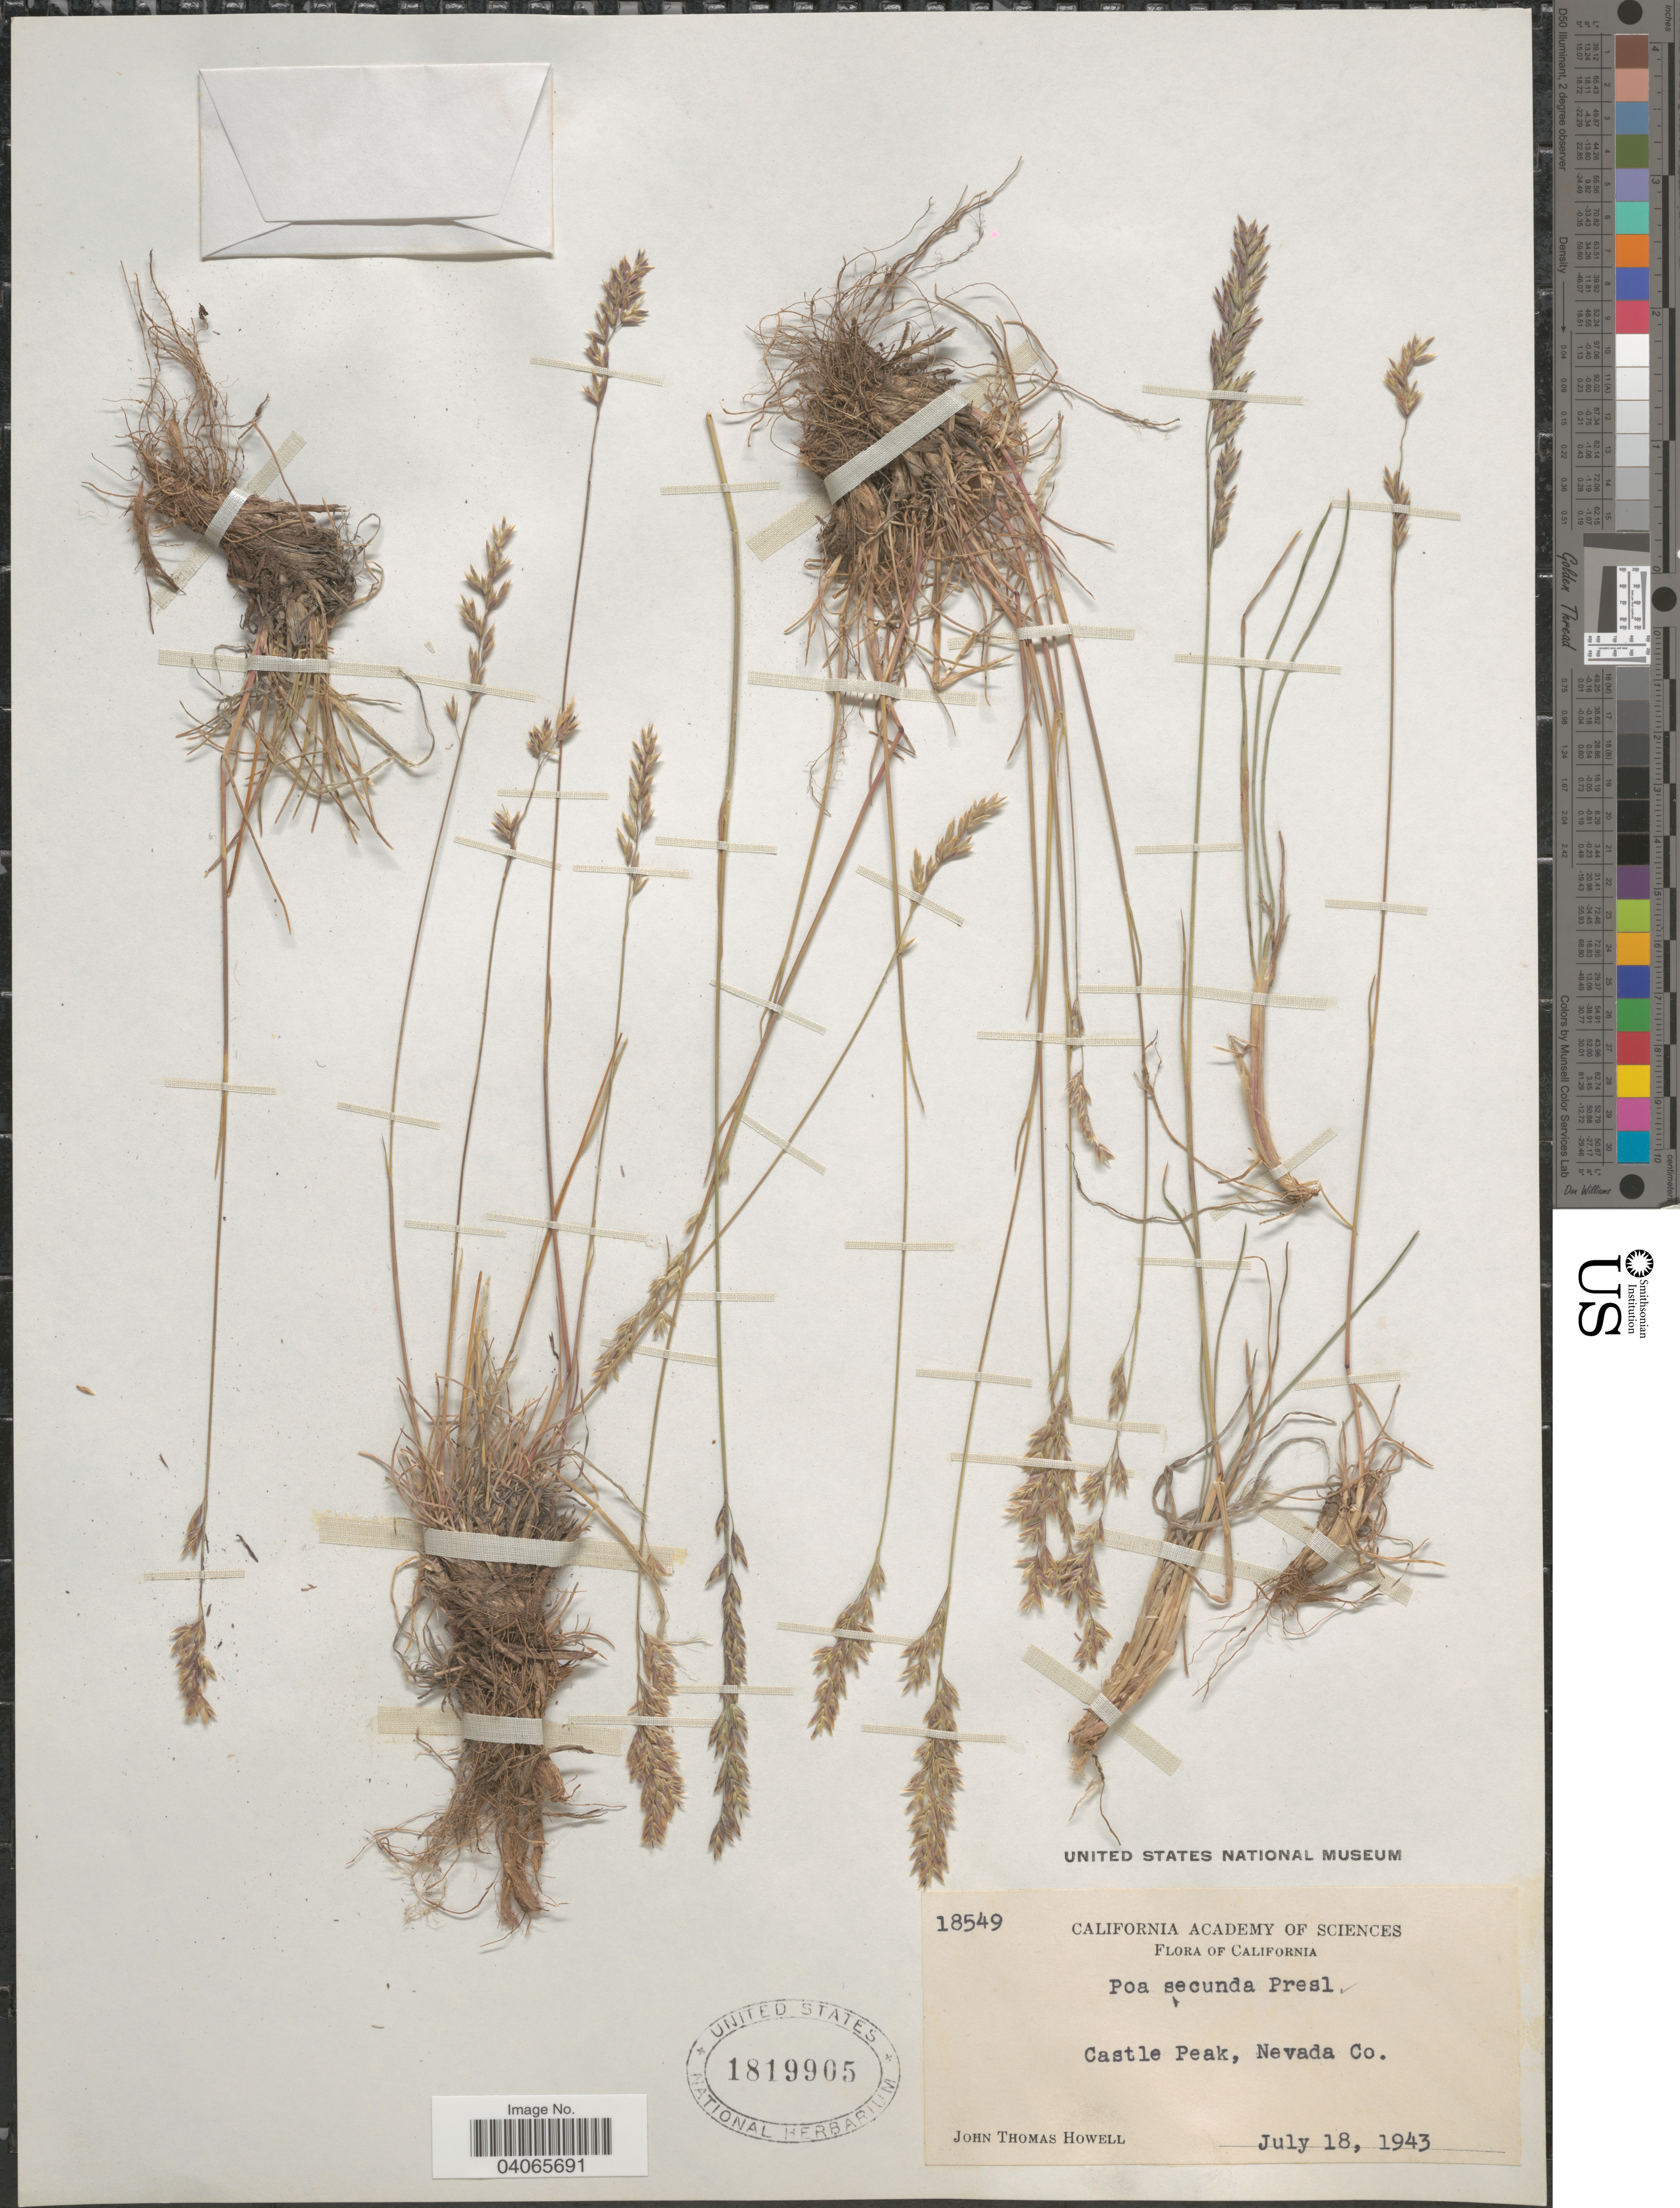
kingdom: Plantae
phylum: Tracheophyta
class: Liliopsida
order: Poales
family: Poaceae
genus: Poa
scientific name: Poa secunda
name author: J. Presl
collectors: J. T. Howell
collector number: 18549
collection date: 1943-07-18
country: United States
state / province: California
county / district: Nevada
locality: Castle Peak, Nevada Co.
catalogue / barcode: US 1819905